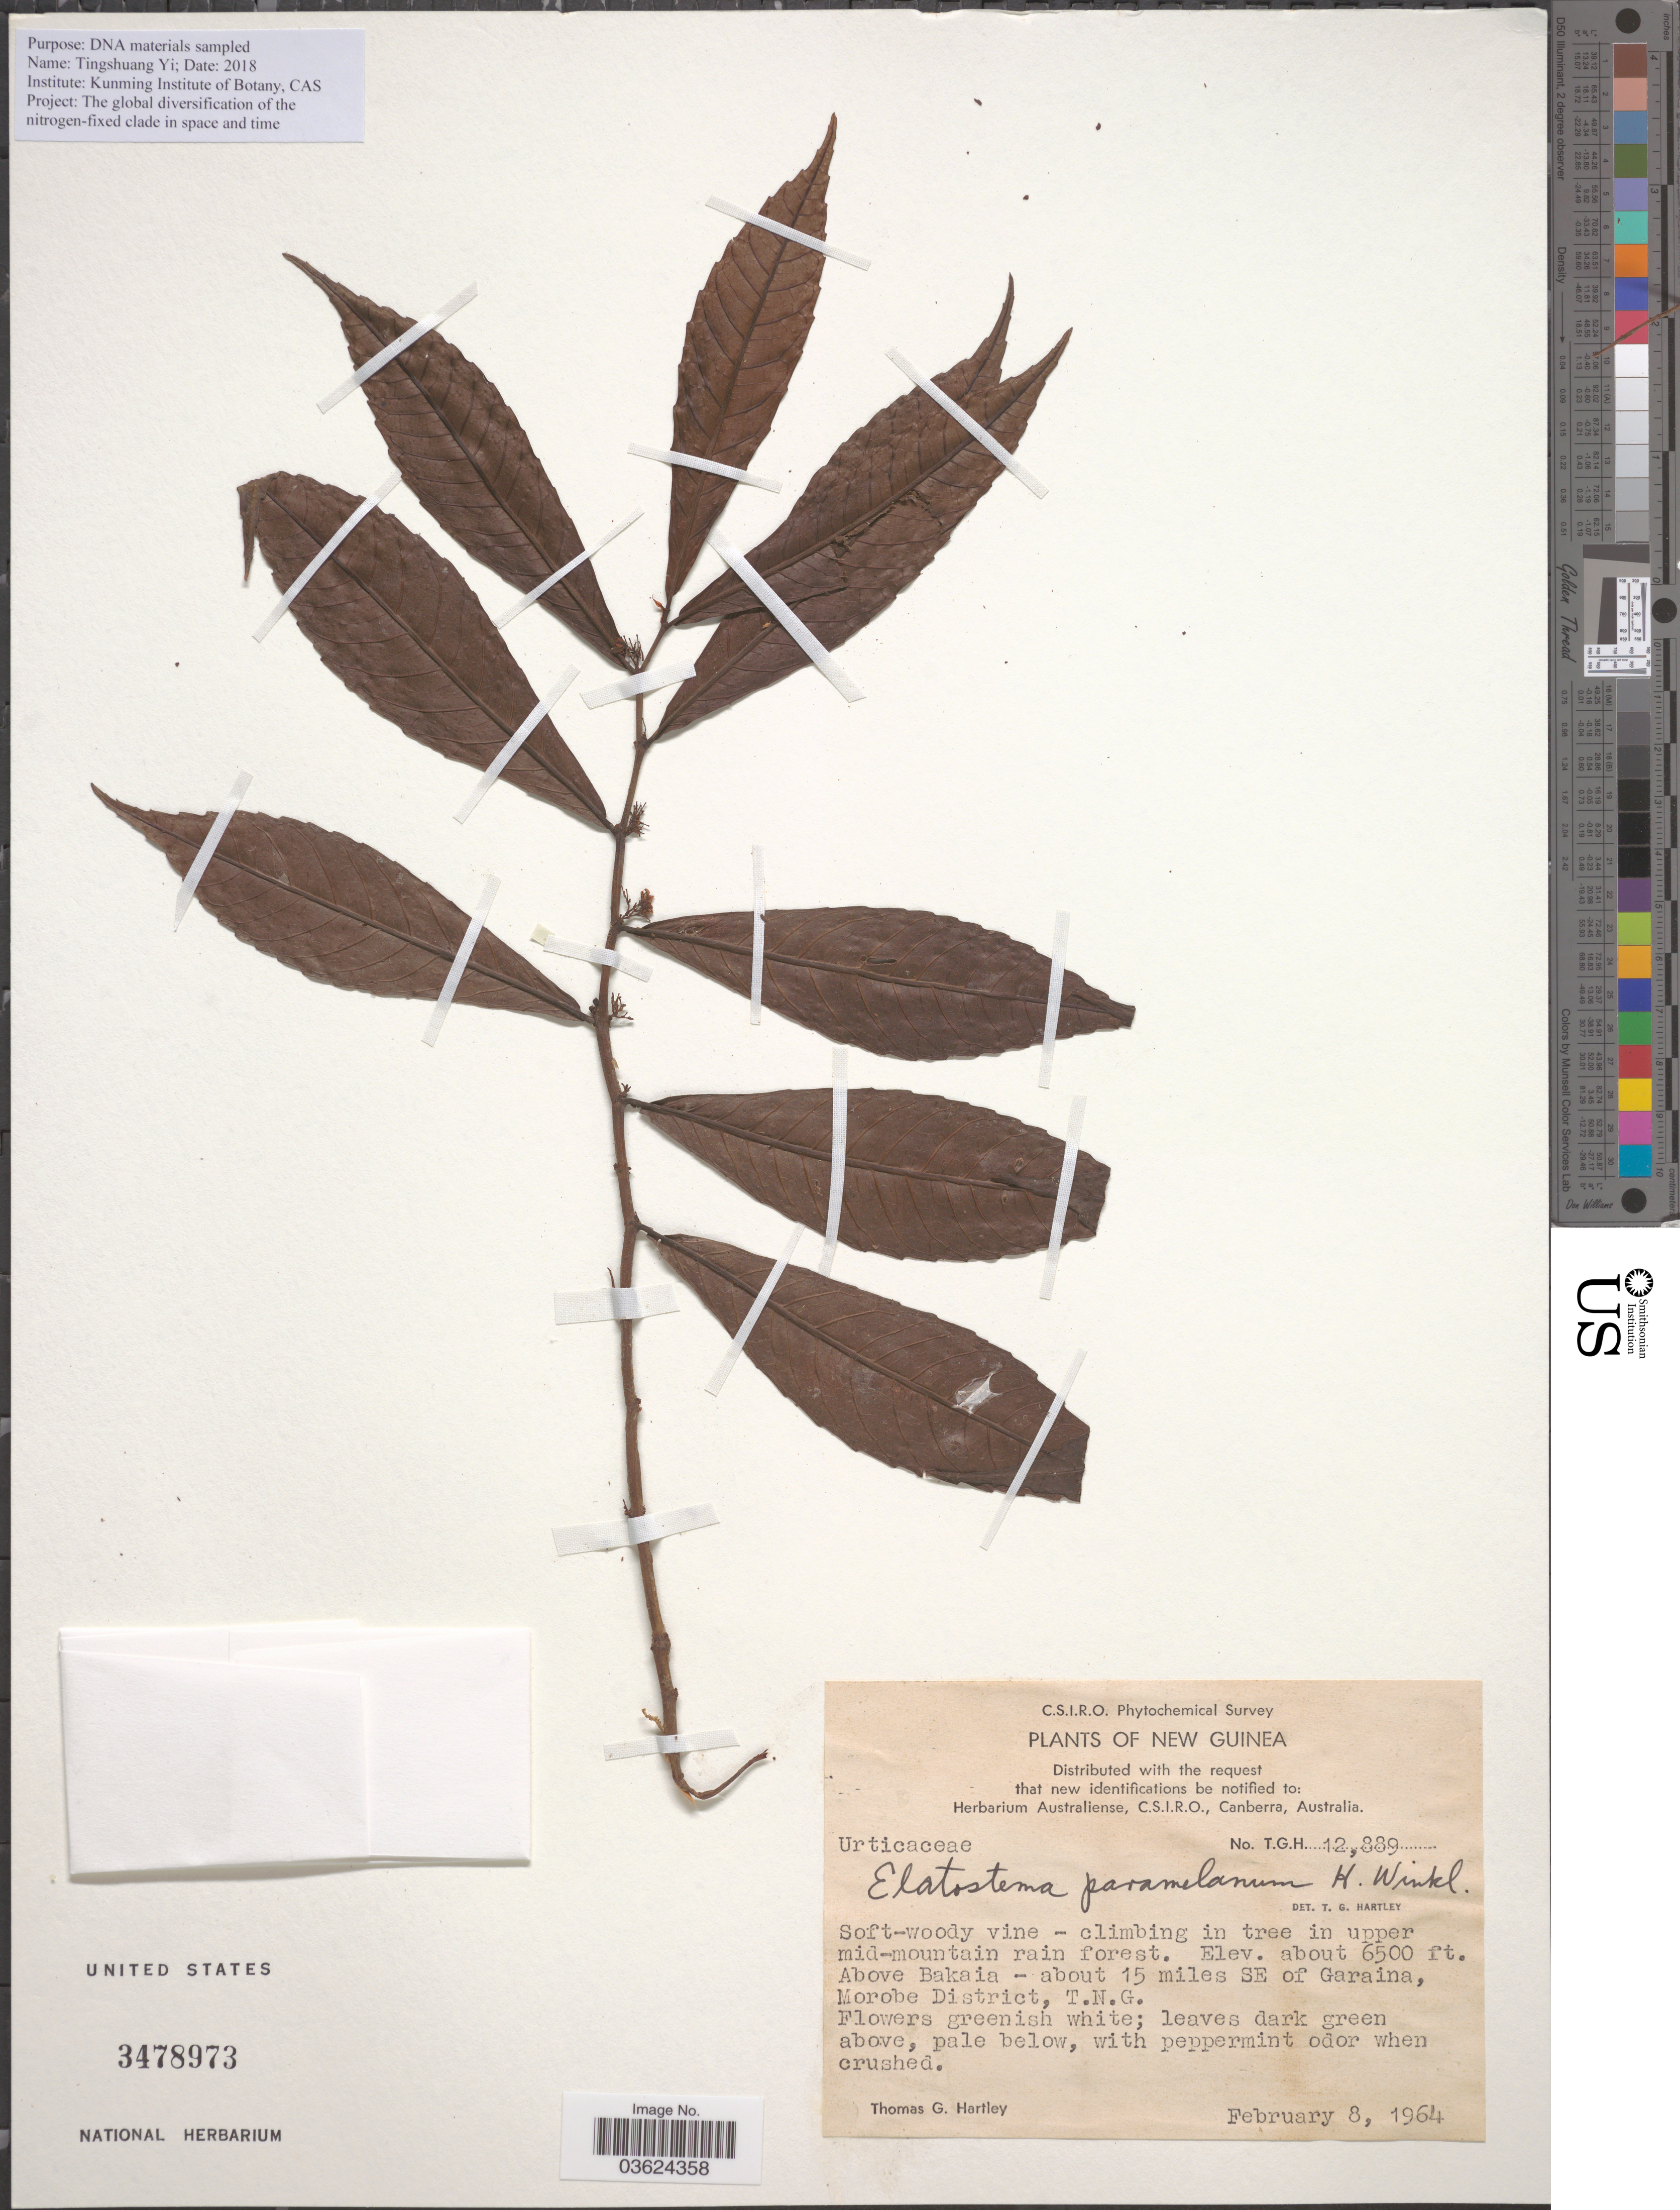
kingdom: Plantae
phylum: Tracheophyta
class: Magnoliopsida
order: Rosales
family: Urticaceae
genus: Elatostema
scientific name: Elatostema paramelanum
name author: H.J.P. Winkl.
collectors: T. G. Hartley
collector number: T.G.H. 12889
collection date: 1964-02-08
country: Papua New Guinea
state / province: Morobe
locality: New Guinea. Above Bakaia - about 15 miles SE of Garaina, Morobe District, T.N.G.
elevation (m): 1981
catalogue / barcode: US 3478973